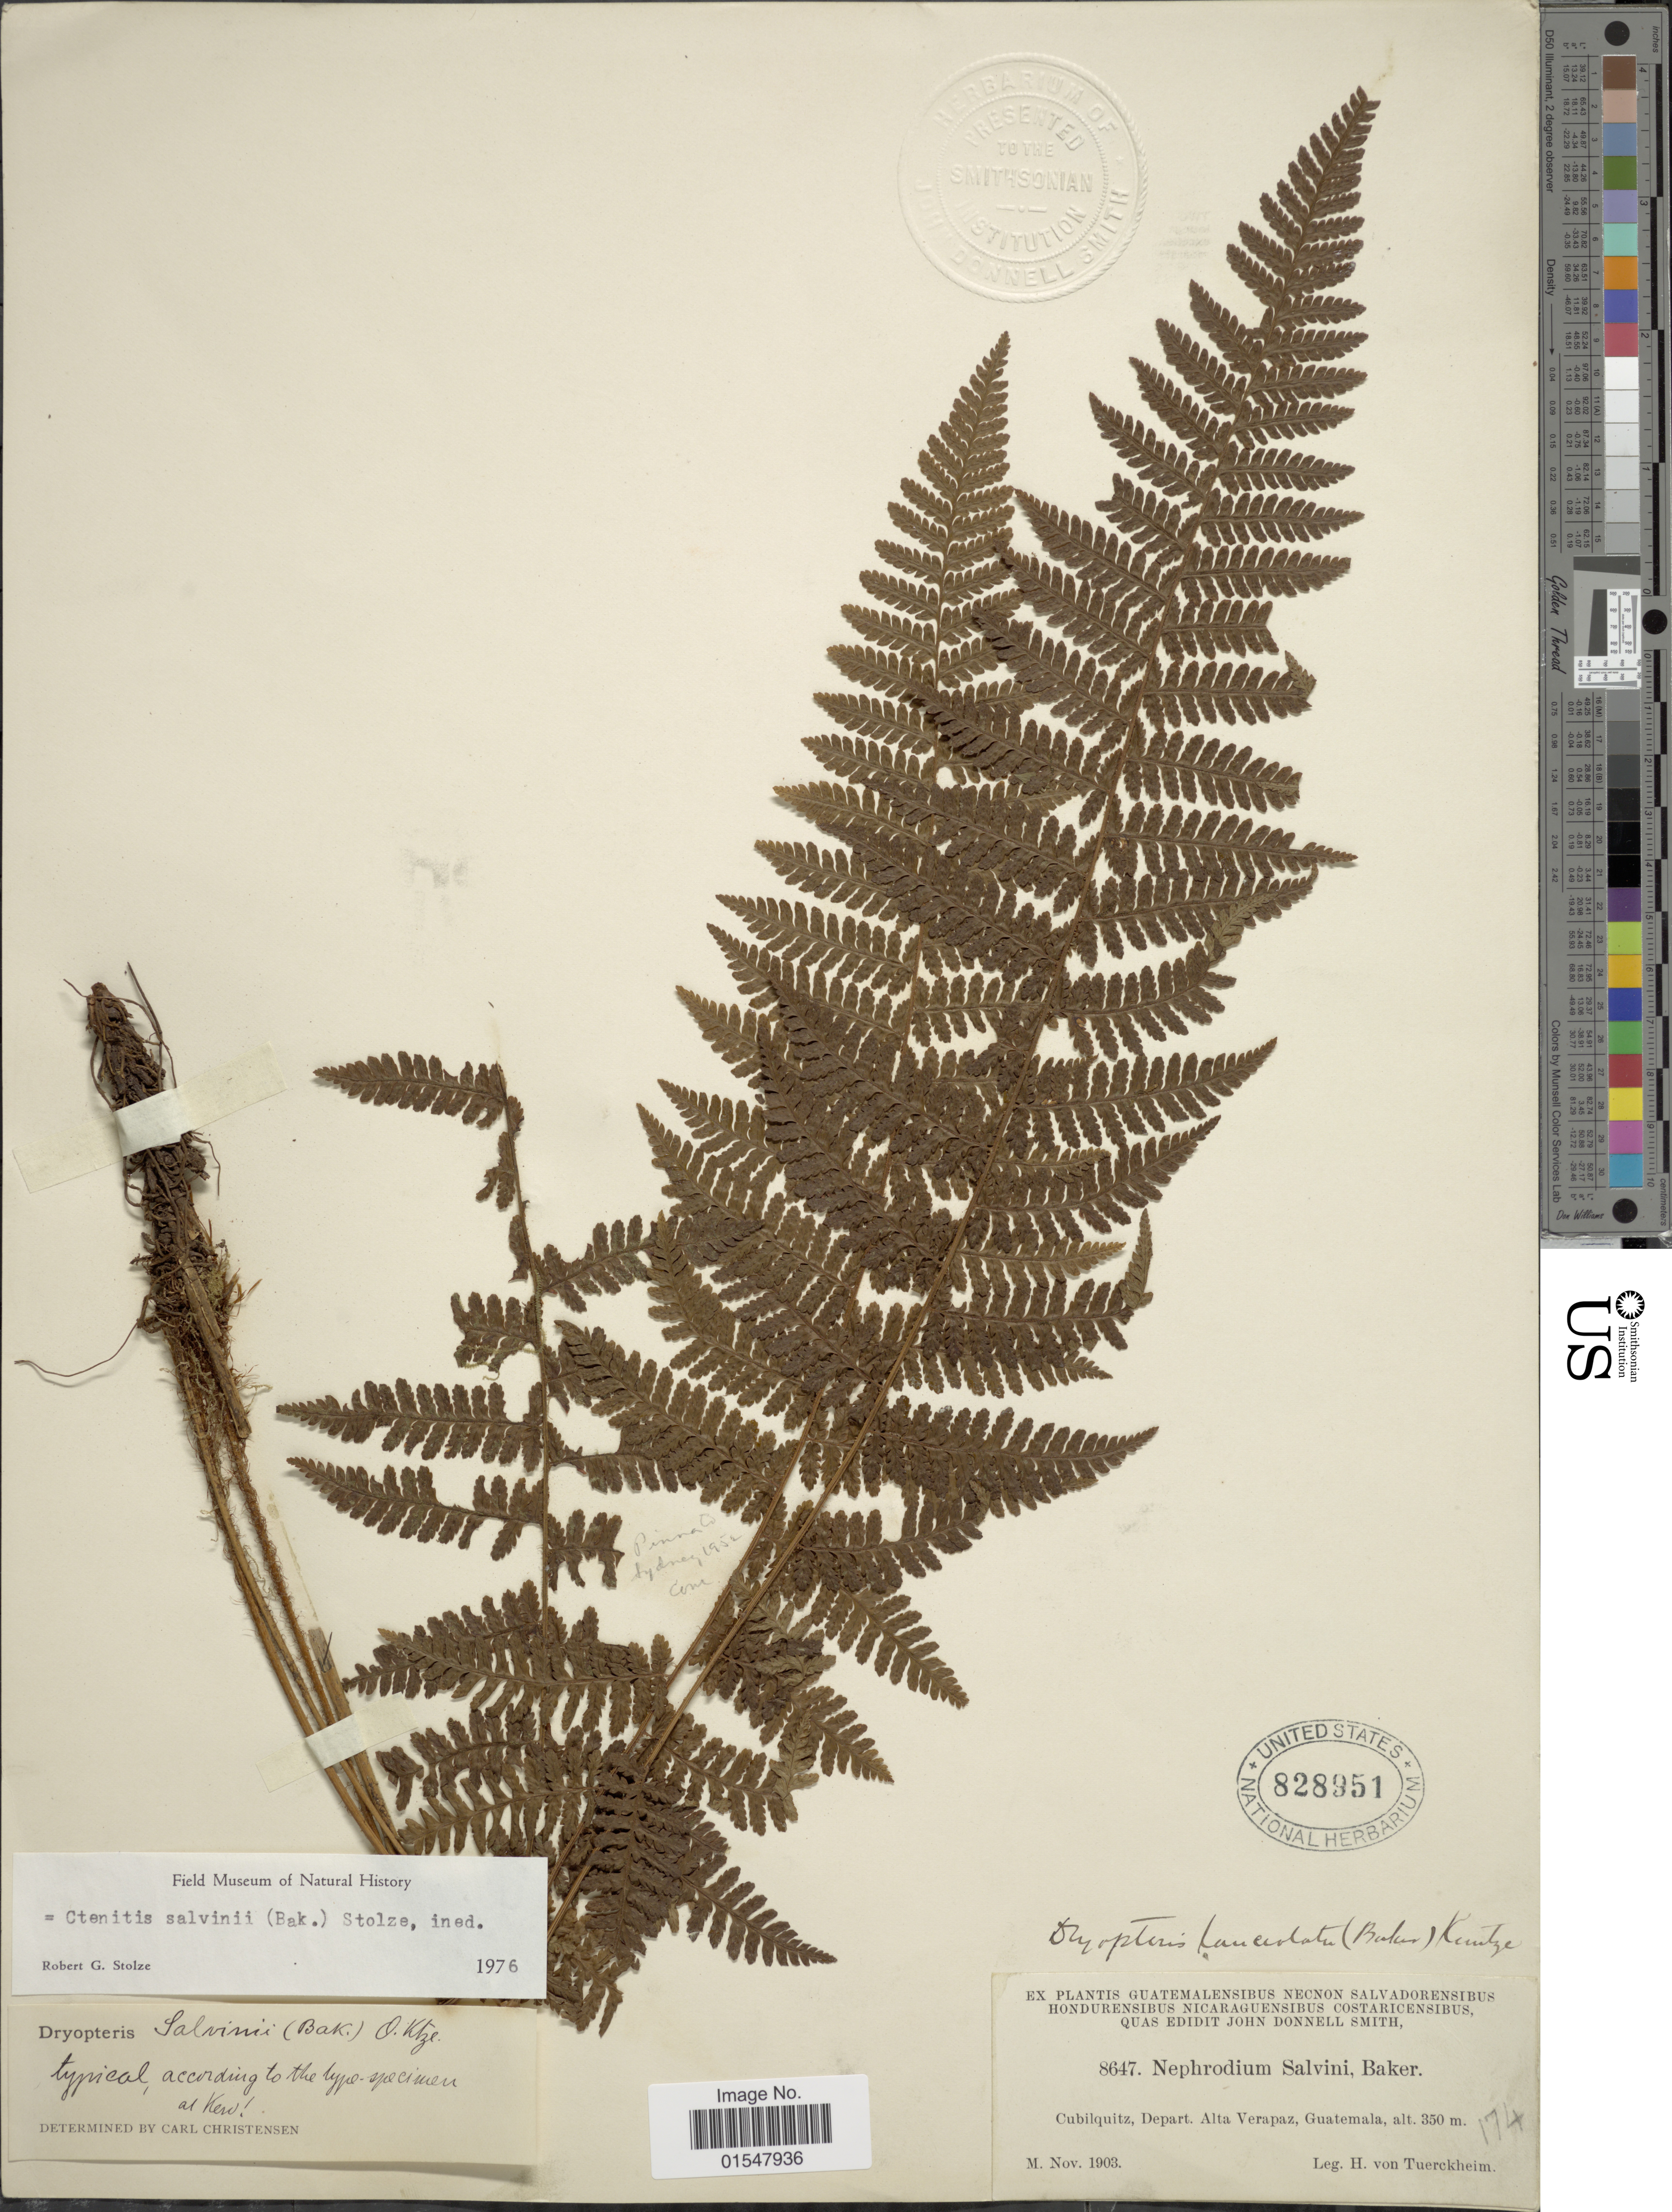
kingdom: Plantae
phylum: Tracheophyta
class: Polypodiopsida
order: Polypodiales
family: Dryopteridaceae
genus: Ctenitis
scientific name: Ctenitis salvinii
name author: (Baker) Stolze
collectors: H. von Tuerckheim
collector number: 8647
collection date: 1903-11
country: Guatemala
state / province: Alta Verapaz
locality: Cubilquitz, Depart. Alta Verapaz, Guatemala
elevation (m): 350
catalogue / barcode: US 828951